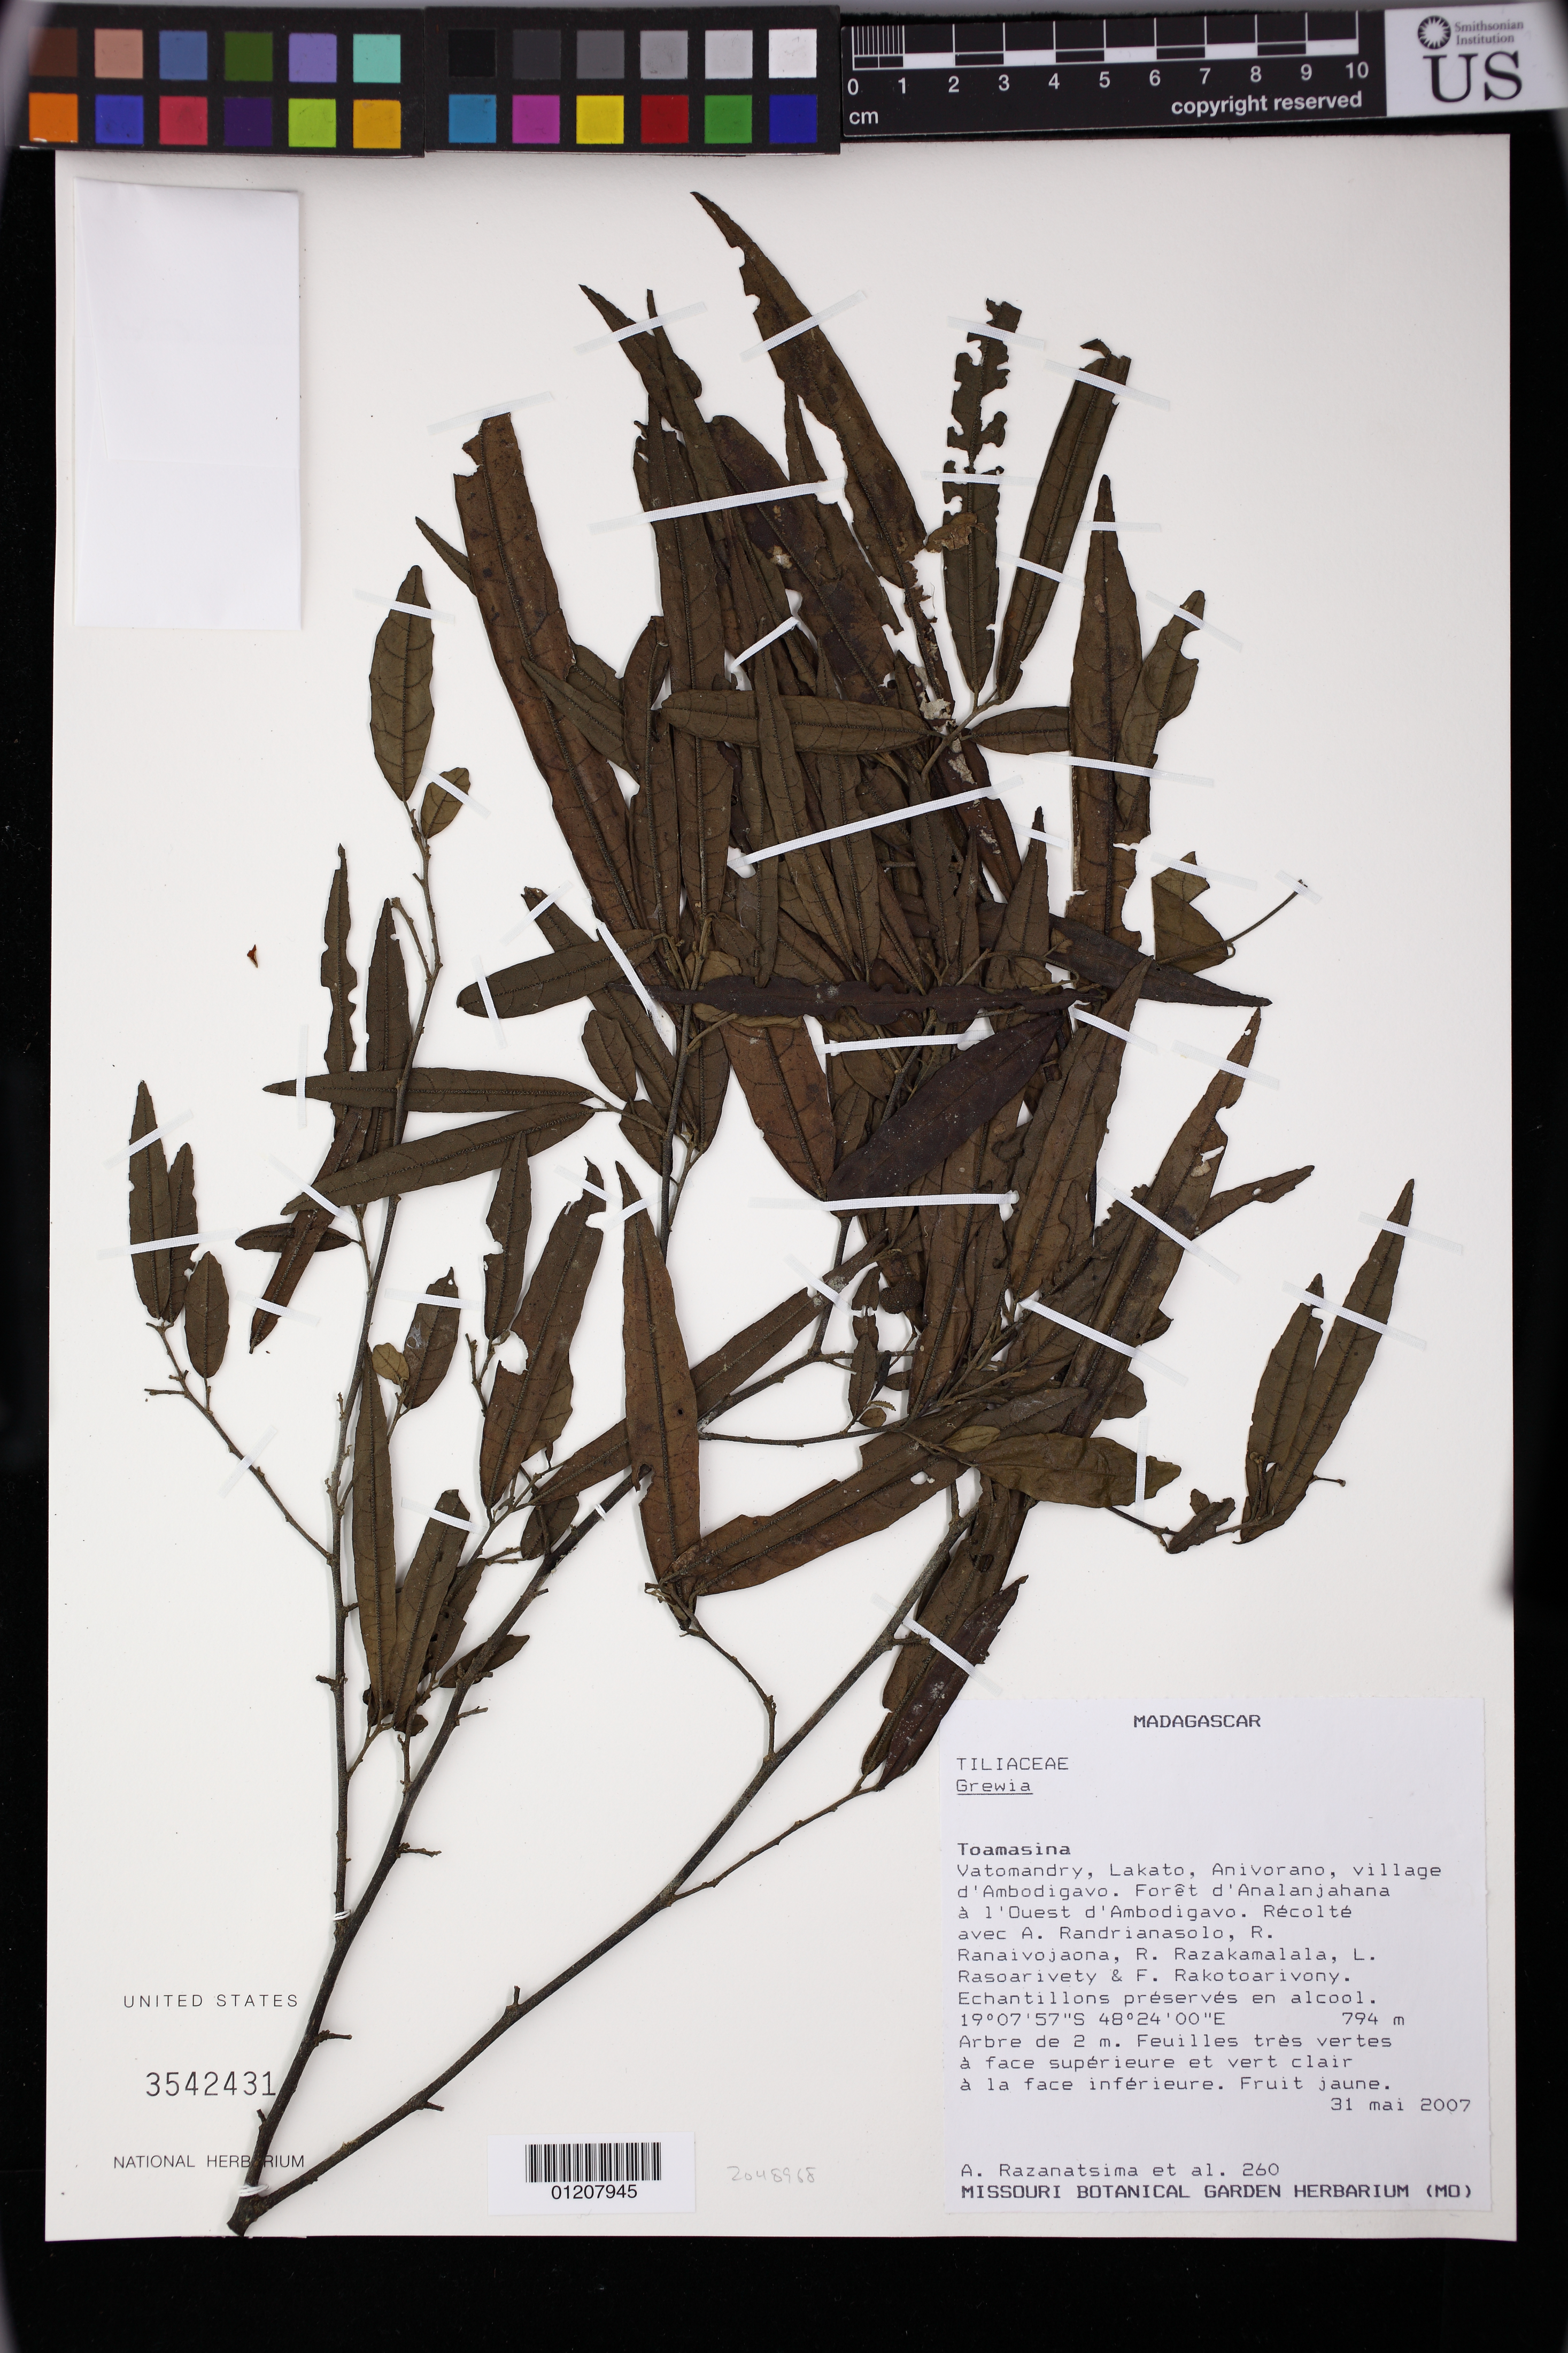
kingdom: Plantae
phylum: Tracheophyta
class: Magnoliopsida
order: Malvales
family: Malvaceae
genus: Grewia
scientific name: Grewia capuronii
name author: Mabb.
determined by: Jourdain-Fievet, L.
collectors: A. Razanatsima, A. Randrianasolo, R. Ranaivojaona & R. Razakamalala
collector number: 260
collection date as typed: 31 May 2007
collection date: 2007-05-31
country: Madagascar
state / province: Atsinanana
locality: Toamasina: Vatomandry, Lakato, Anivorano, village d'Ambodigavo. Foret d'Analanjahana a l'Ouest d'Ambodigavo.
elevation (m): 794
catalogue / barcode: US 3542431